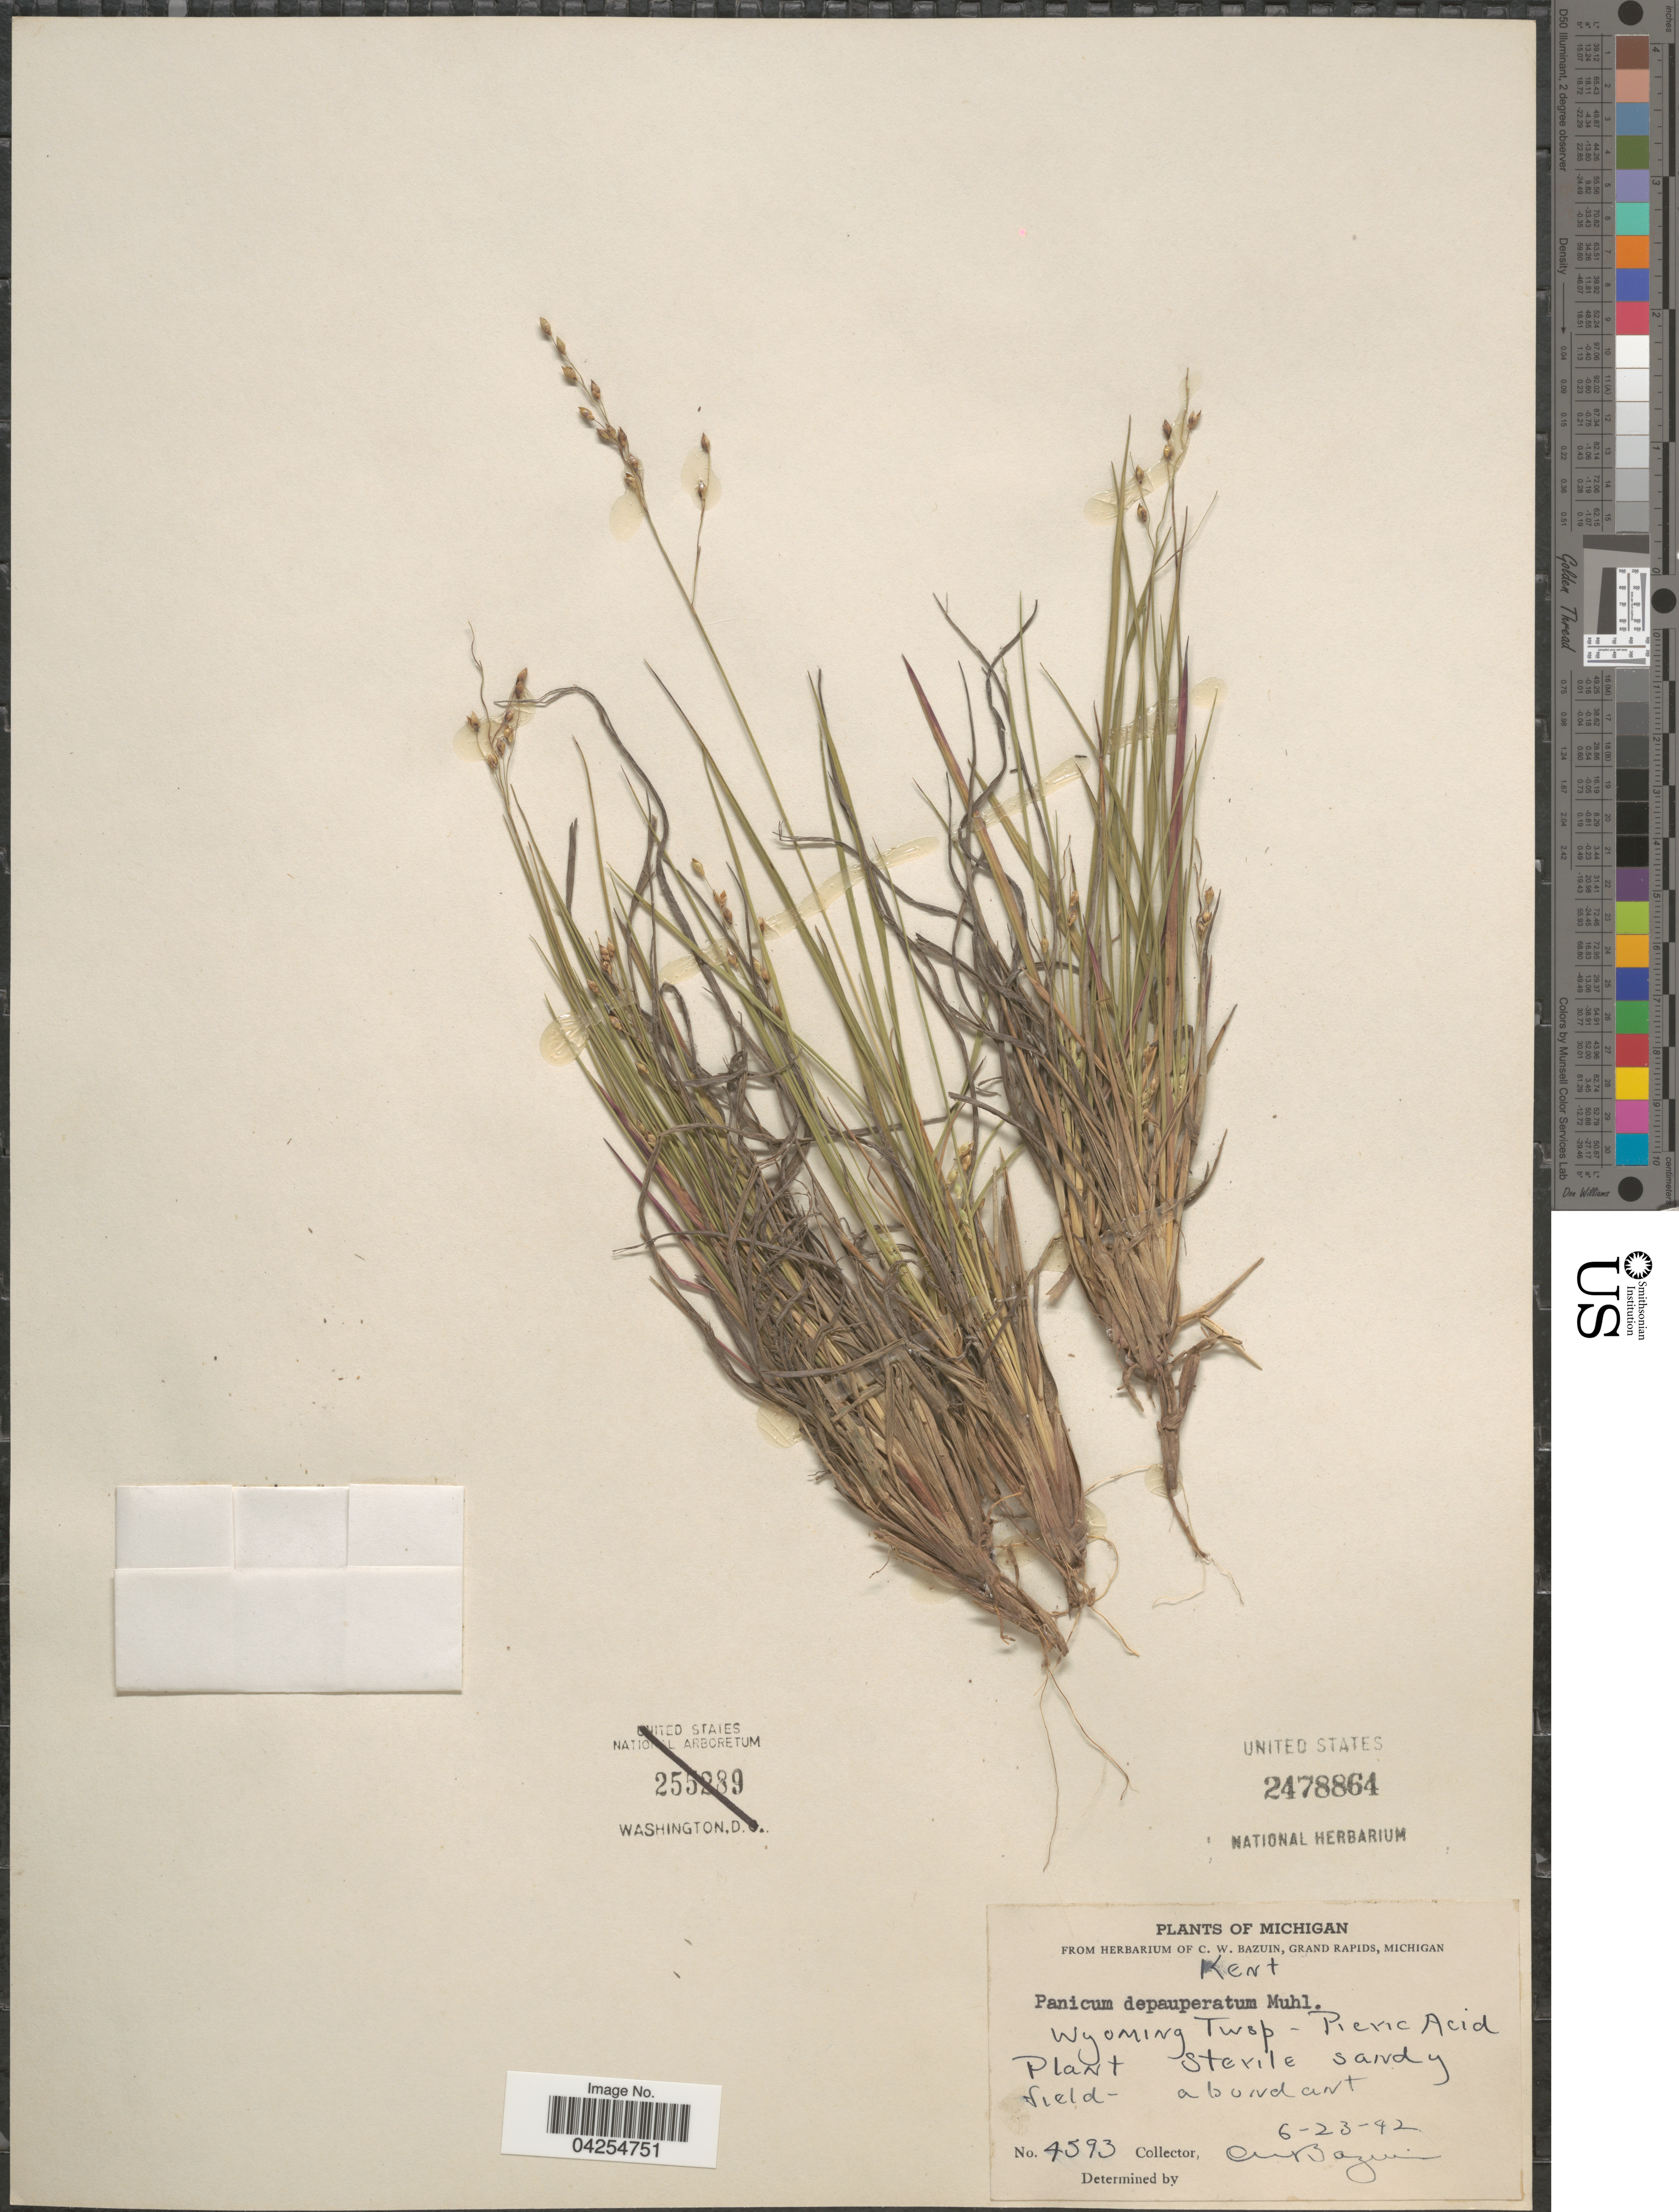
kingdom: Plantae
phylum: Tracheophyta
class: Liliopsida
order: Poales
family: Poaceae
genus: Dichanthelium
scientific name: Dichanthelium depauperatum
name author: (Muhl.) Gould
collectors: C. Bazuin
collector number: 4593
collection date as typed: Transcribed d/m/y: 23/6/92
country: United States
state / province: Michigan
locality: Kent. Wyoming Twsp Pieric Acid Plant.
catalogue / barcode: US 2478864